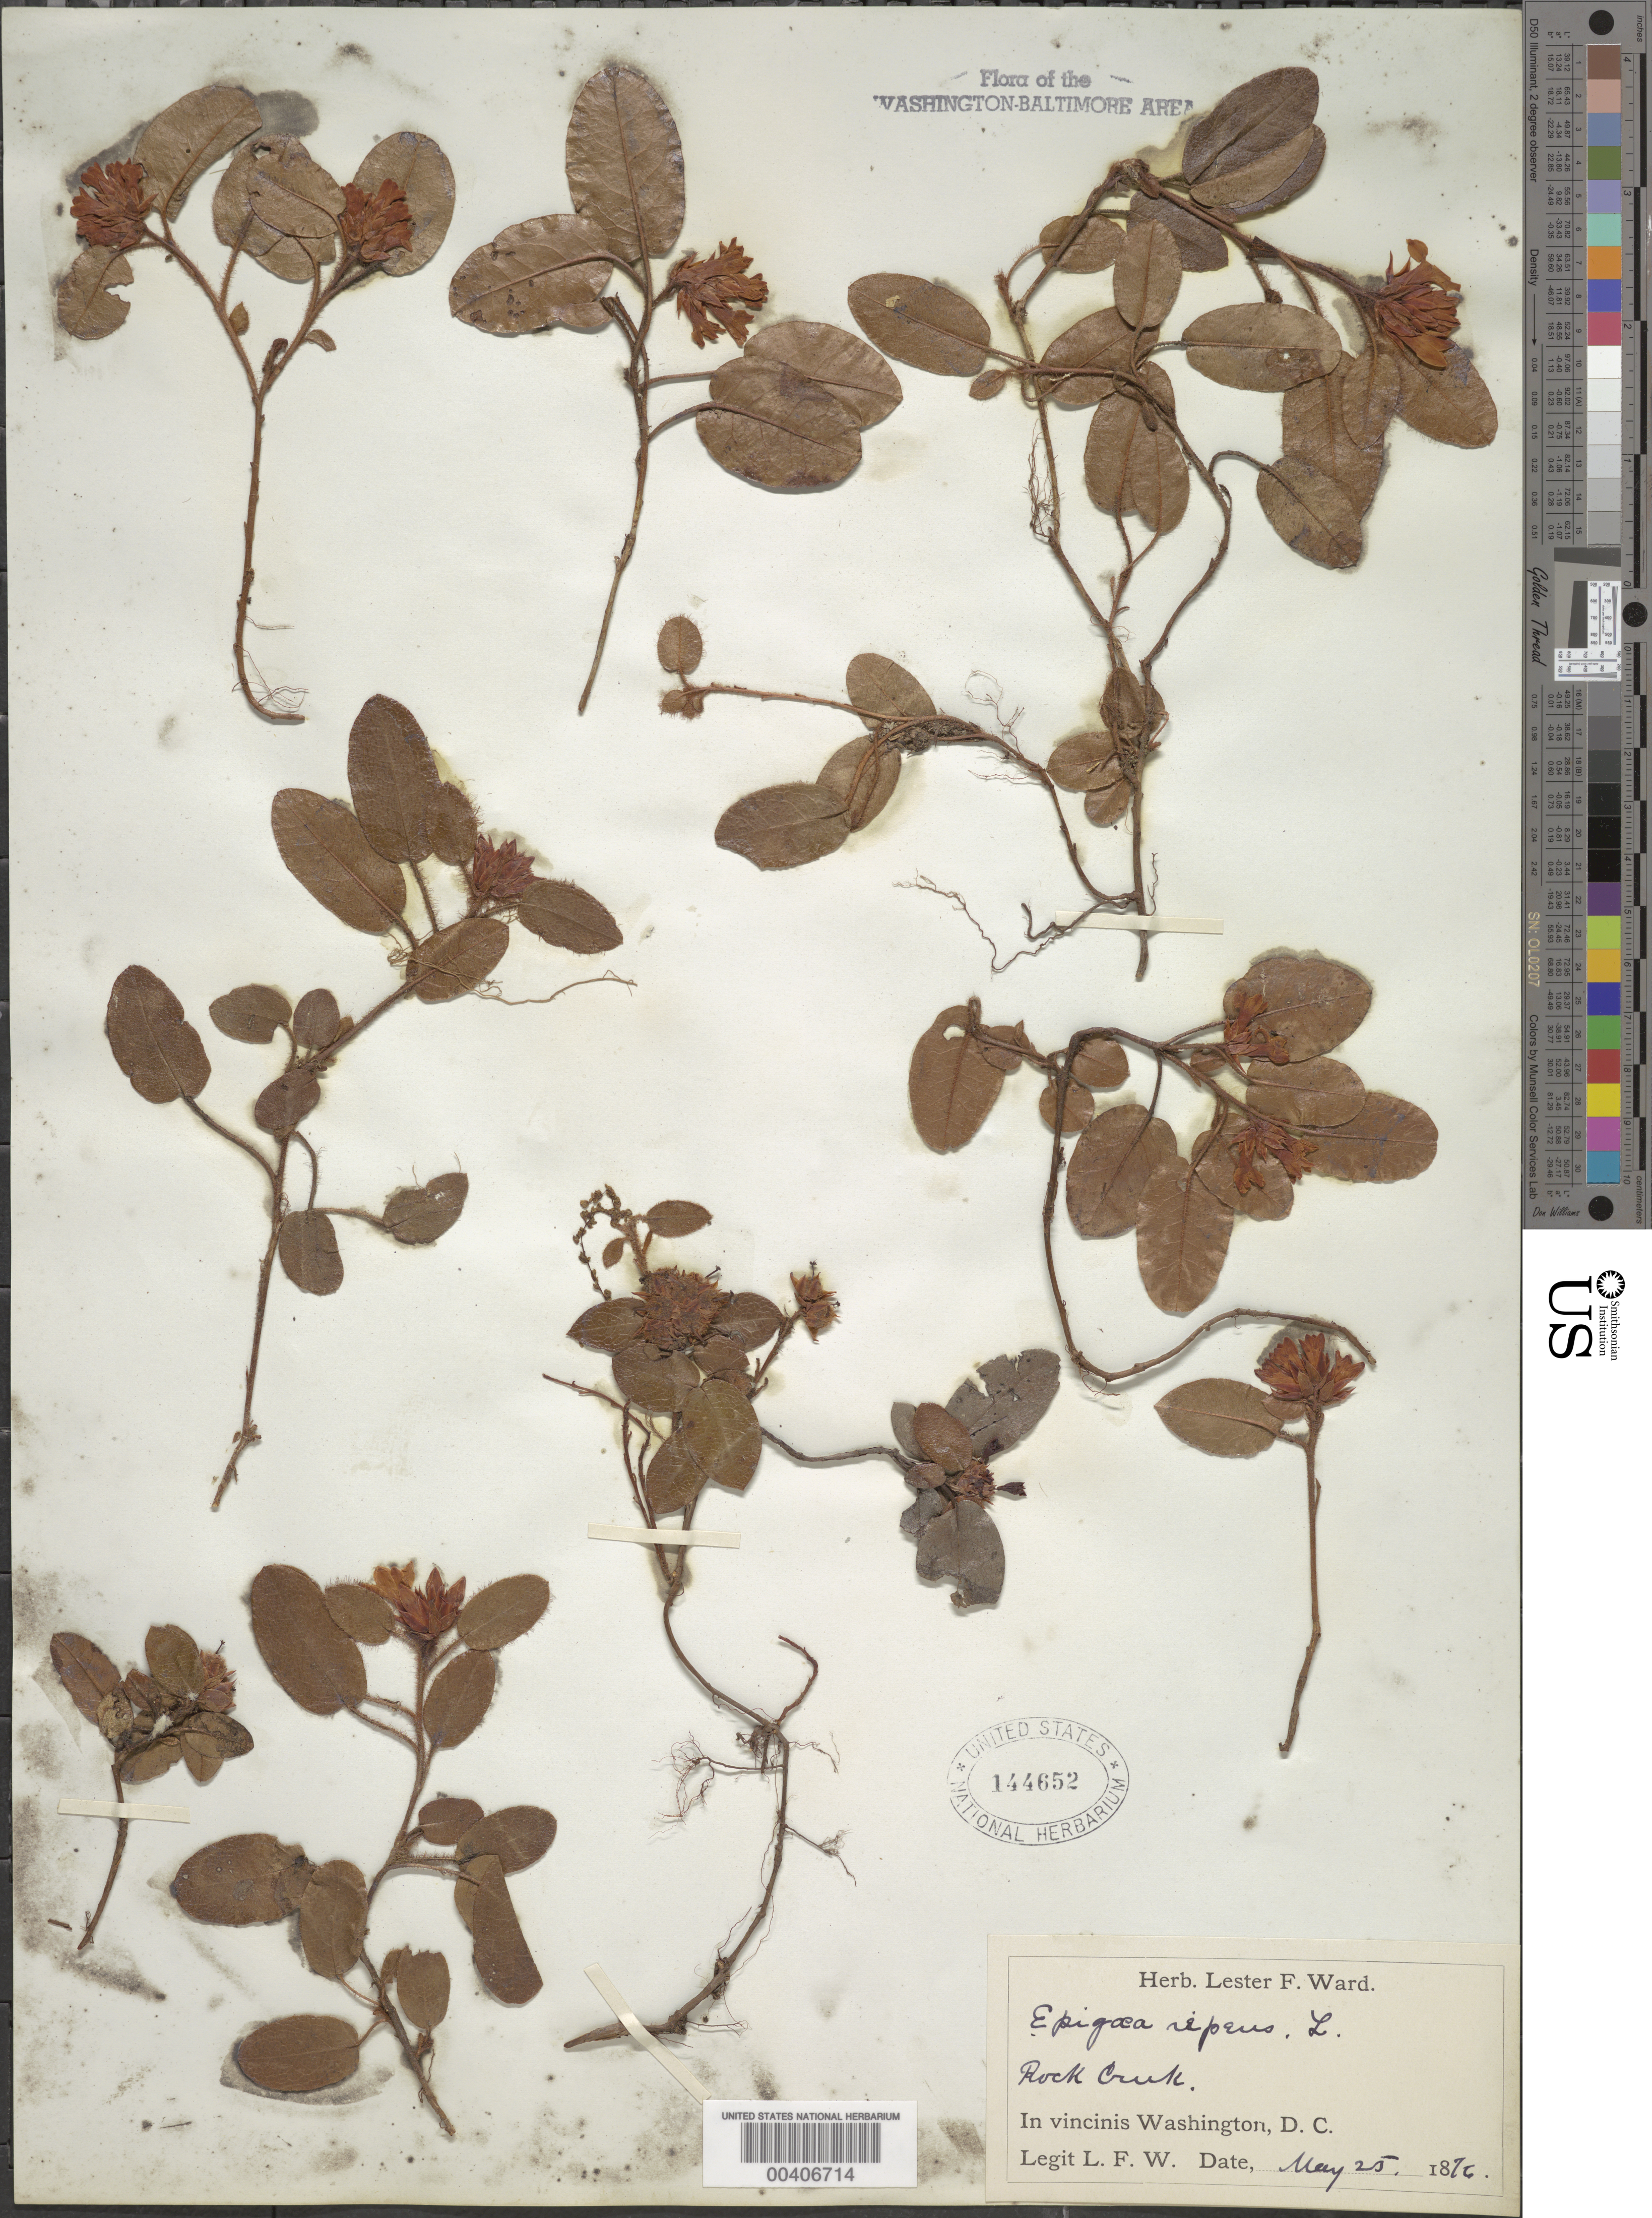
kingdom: Plantae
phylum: Tracheophyta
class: Magnoliopsida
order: Ericales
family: Ericaceae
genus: Epigaea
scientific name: Epigaea repens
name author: L.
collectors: L. F. Ward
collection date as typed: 25 May 1876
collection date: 1876-05-25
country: United States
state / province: District of Columbia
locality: Rock Creek Rock Creek Park and Vicinity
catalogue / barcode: US 144652